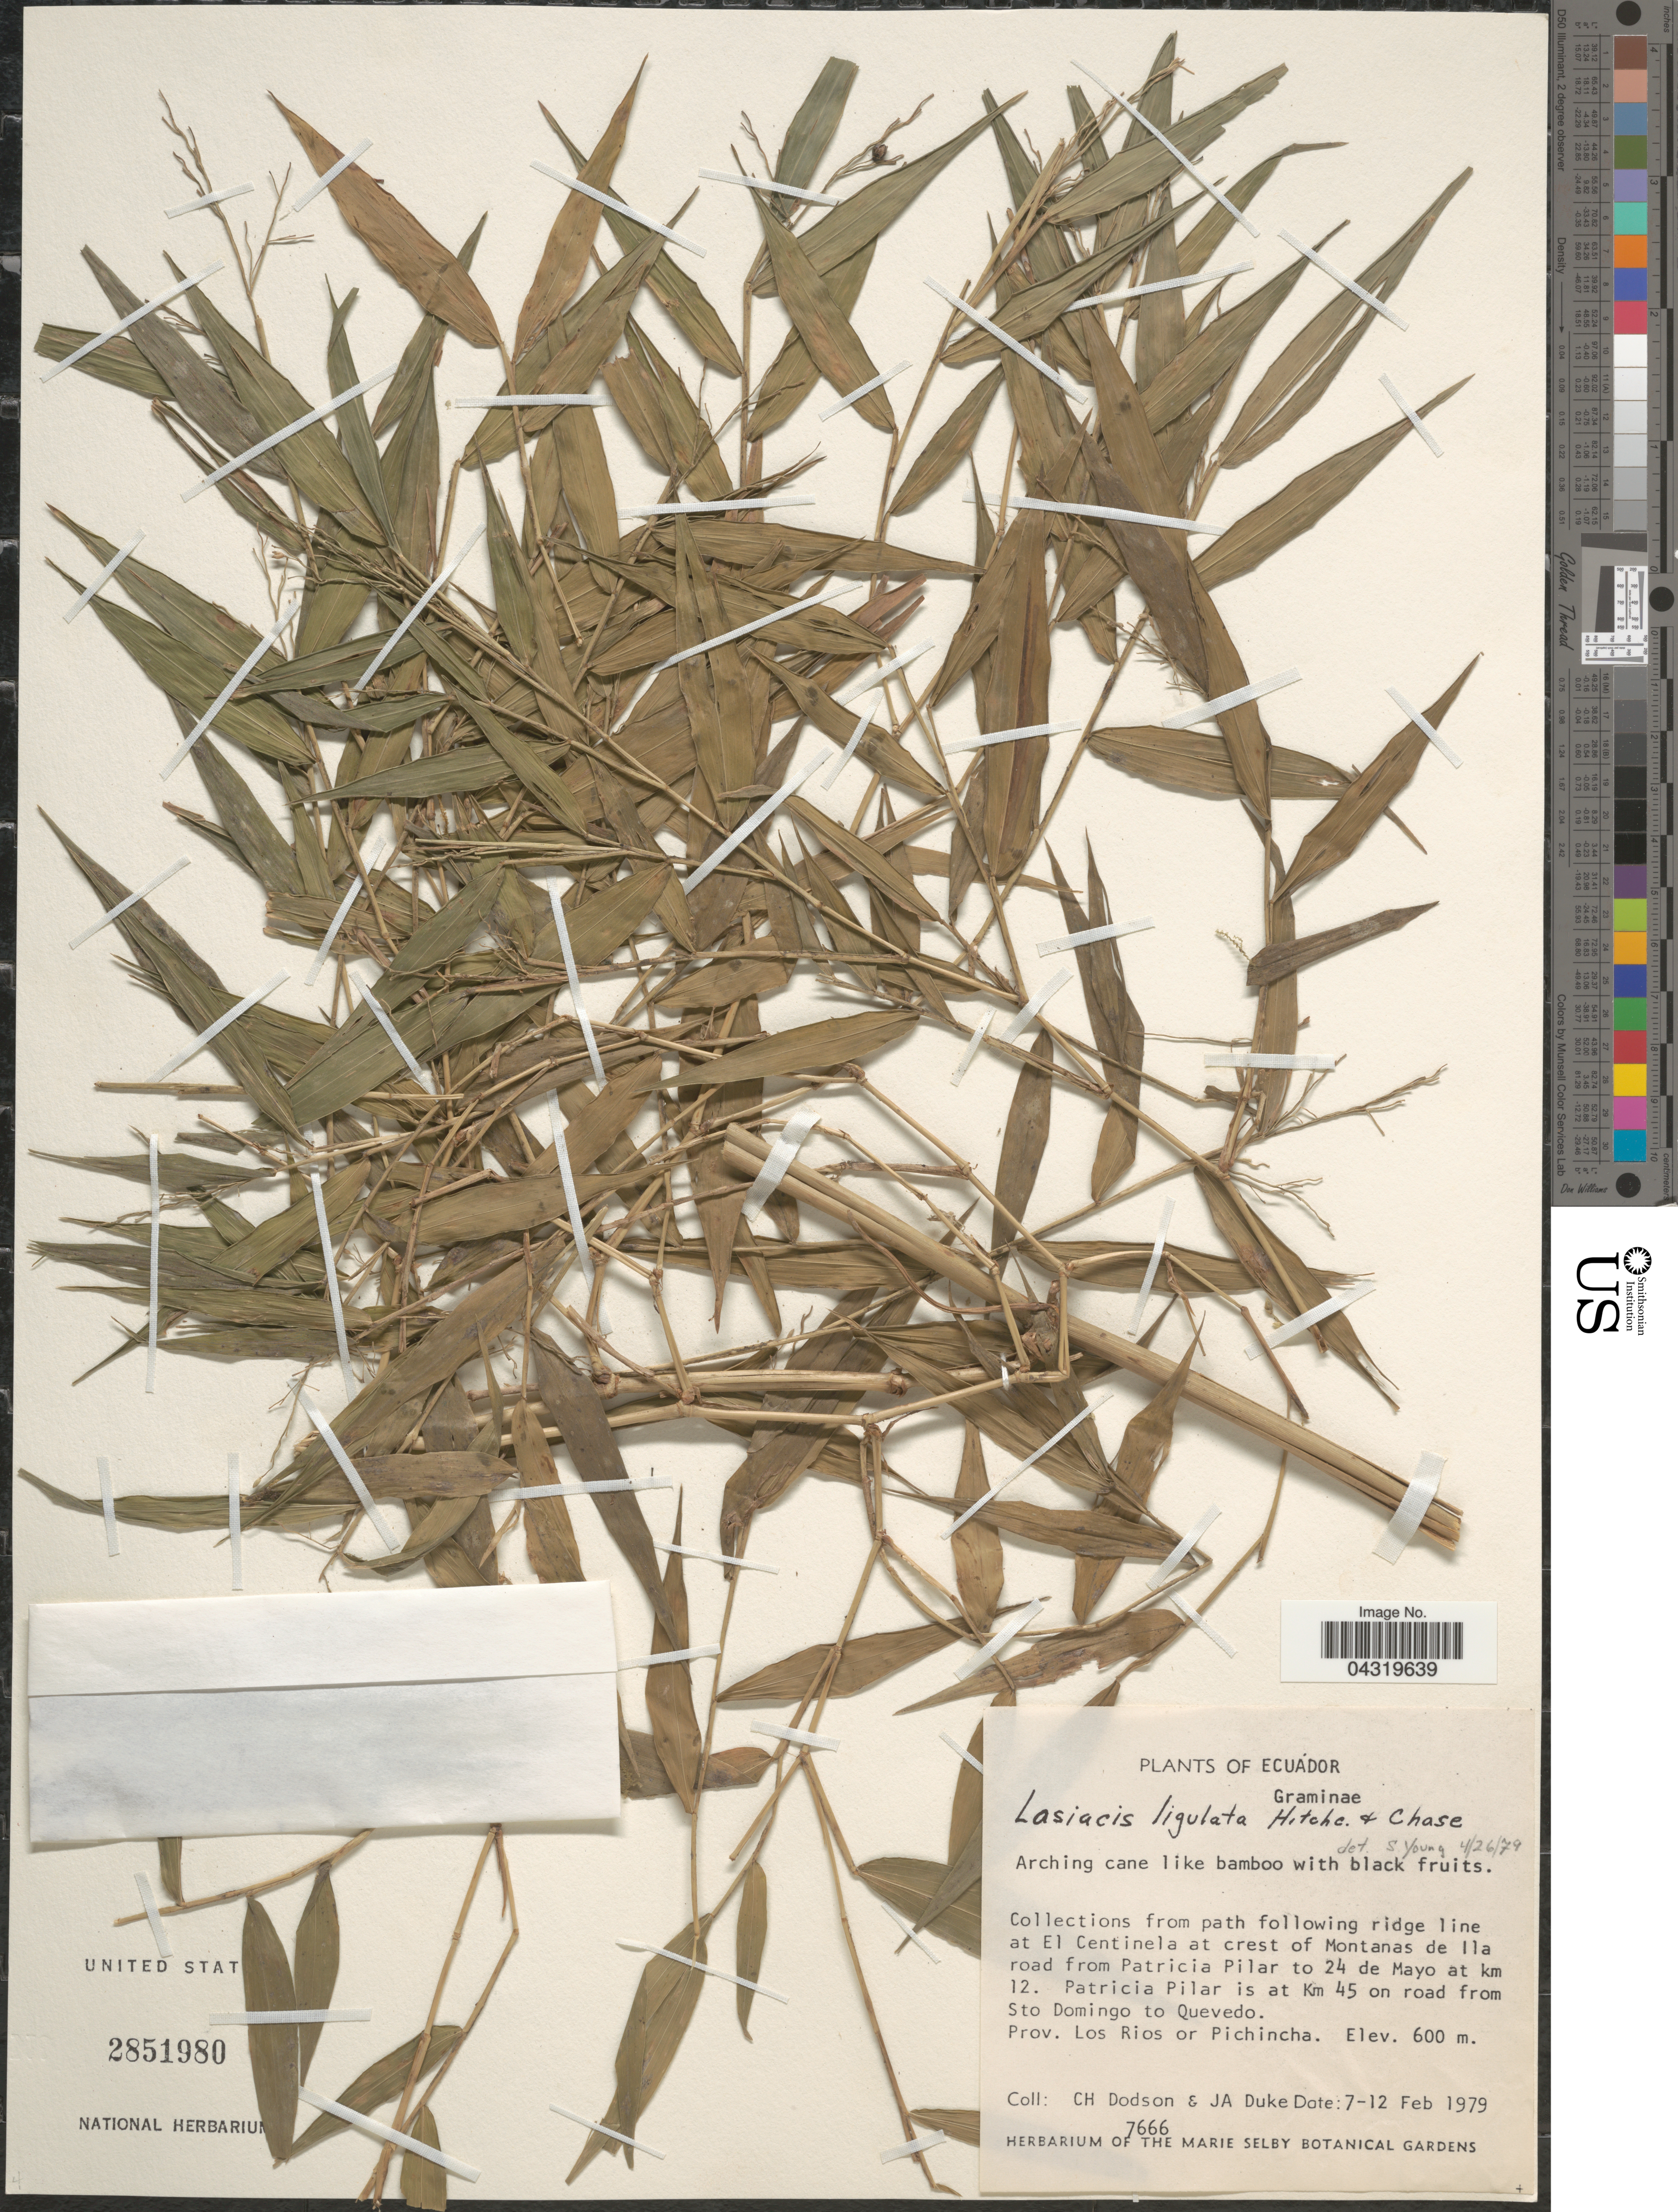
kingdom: Plantae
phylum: Tracheophyta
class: Liliopsida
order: Poales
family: Poaceae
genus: Lasiacis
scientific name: Lasiacis ligulata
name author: Hitchc. & Chase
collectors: C. H. Dodson & J. A. Duke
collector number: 7666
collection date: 1979-02-07/1979-02-12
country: Ecuador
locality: From path following ridge line at El Centinela at crest of Montanas de Ila road from Patricia Pilar to 24 de Mayo at km 12. Patricia Pilar is at Km 45 on road from Sto Domingo to Quevedo. Prov. Los Rios or Pichincha.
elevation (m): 600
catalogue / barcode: US 2851980